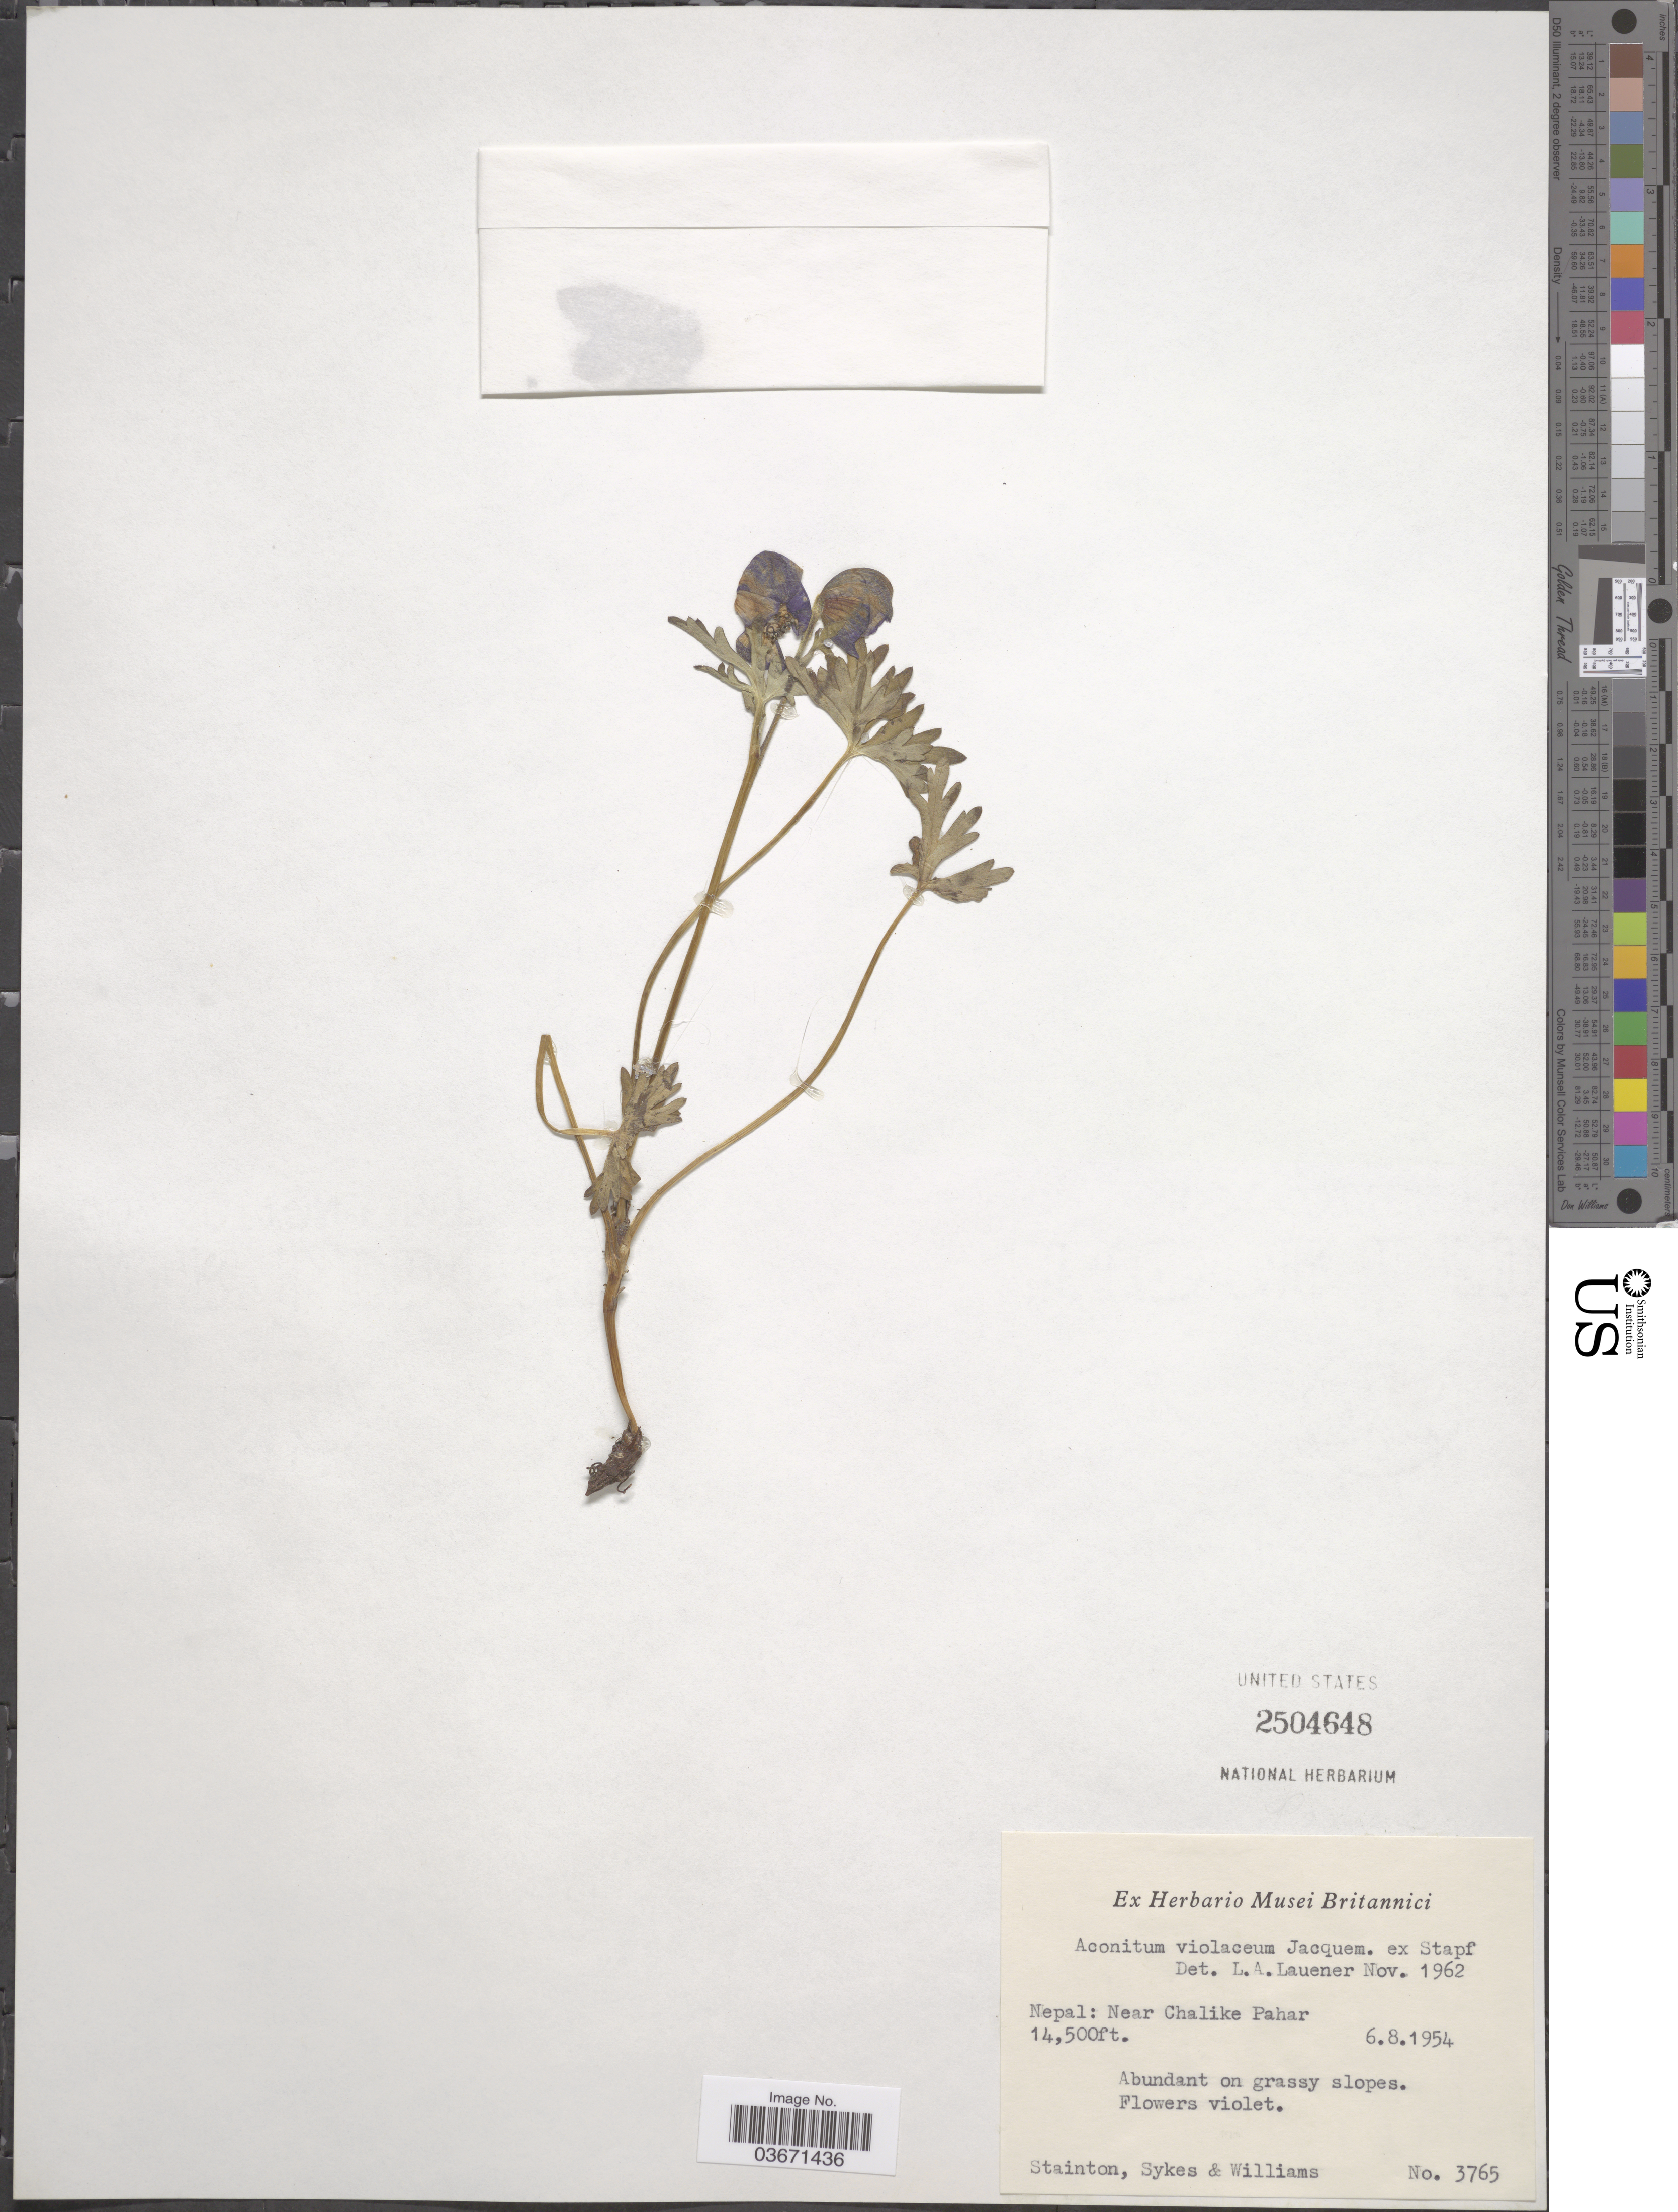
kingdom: Plantae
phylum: Tracheophyta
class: Magnoliopsida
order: Ranunculales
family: Ranunculaceae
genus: Aconitum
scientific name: Aconitum violaceum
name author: Jacquem. ex Stapf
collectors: -. Stainton, Sykes, -- & -- Williams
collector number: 3765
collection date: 1954-08-06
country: Nepal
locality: Near Chalike Pahar.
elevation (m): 4420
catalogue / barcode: US 2504648